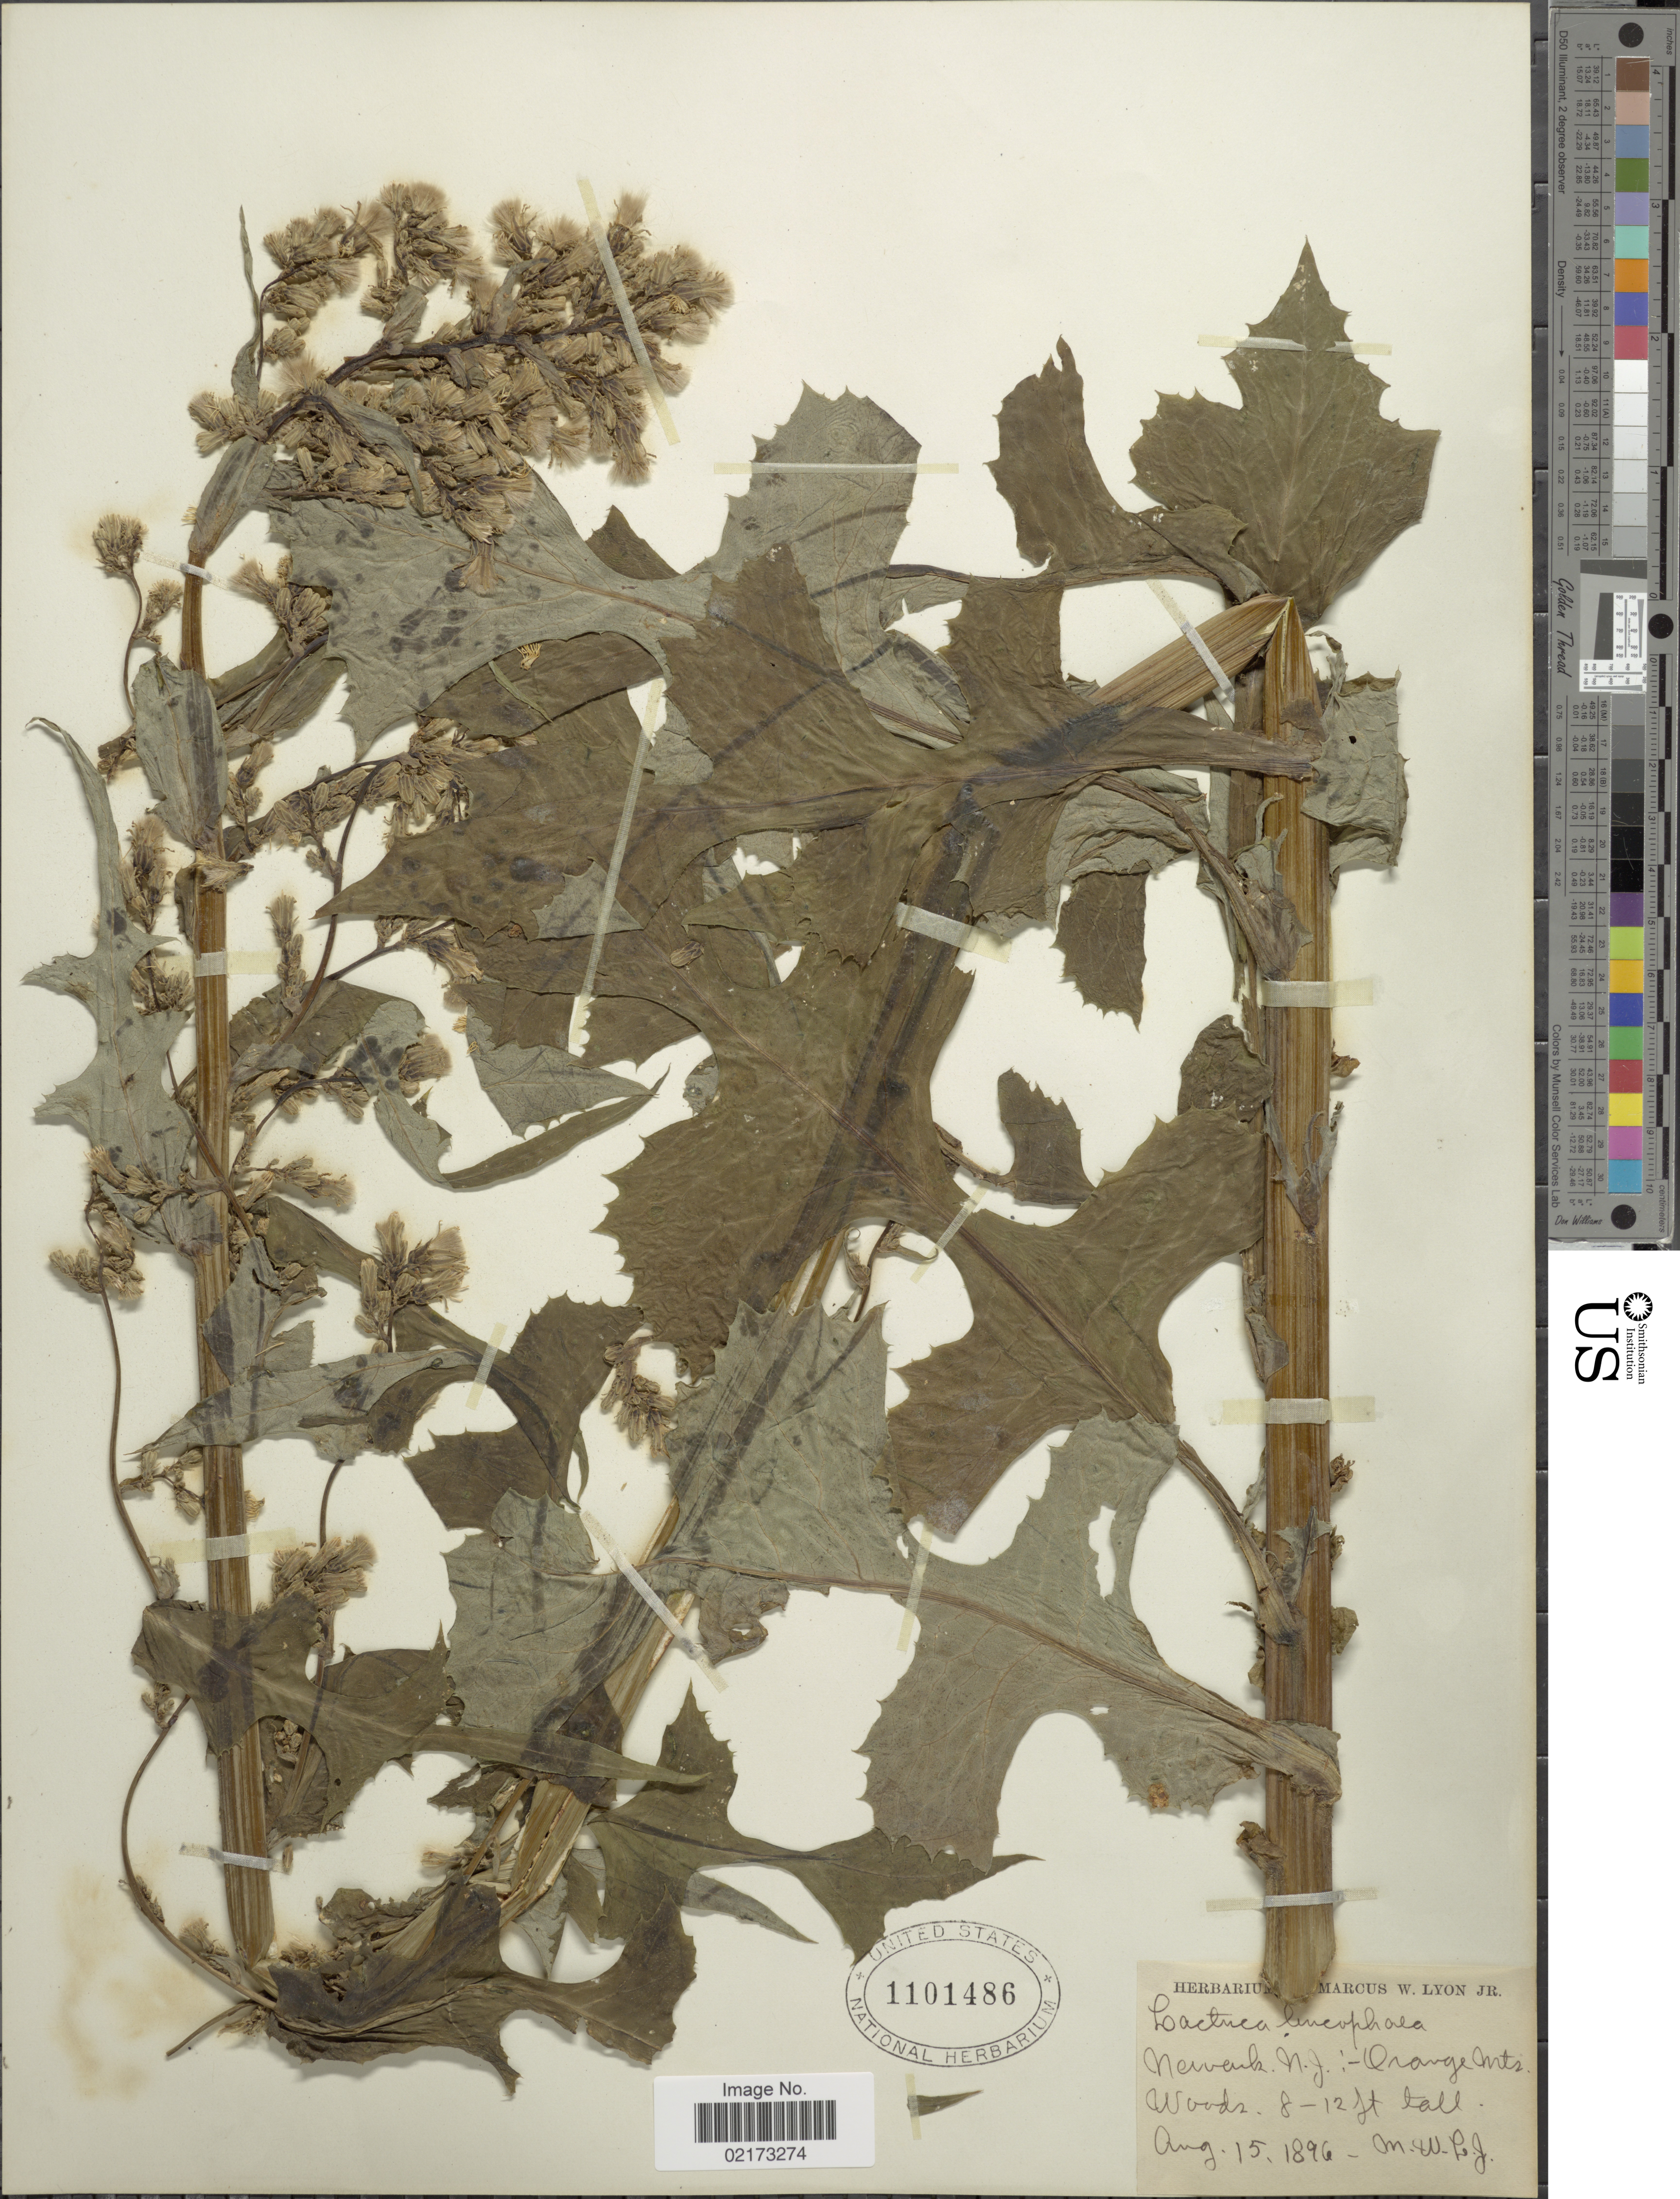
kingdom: Plantae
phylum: Tracheophyta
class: Magnoliopsida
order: Asterales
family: Asteraceae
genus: Lactuca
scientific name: Lactuca biennis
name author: (Moench) Fernald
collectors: M. W. Lyon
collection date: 1896-08-15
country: United States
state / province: New Jersey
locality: Newark, N. J., Orange Mts.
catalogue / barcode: US 1101486